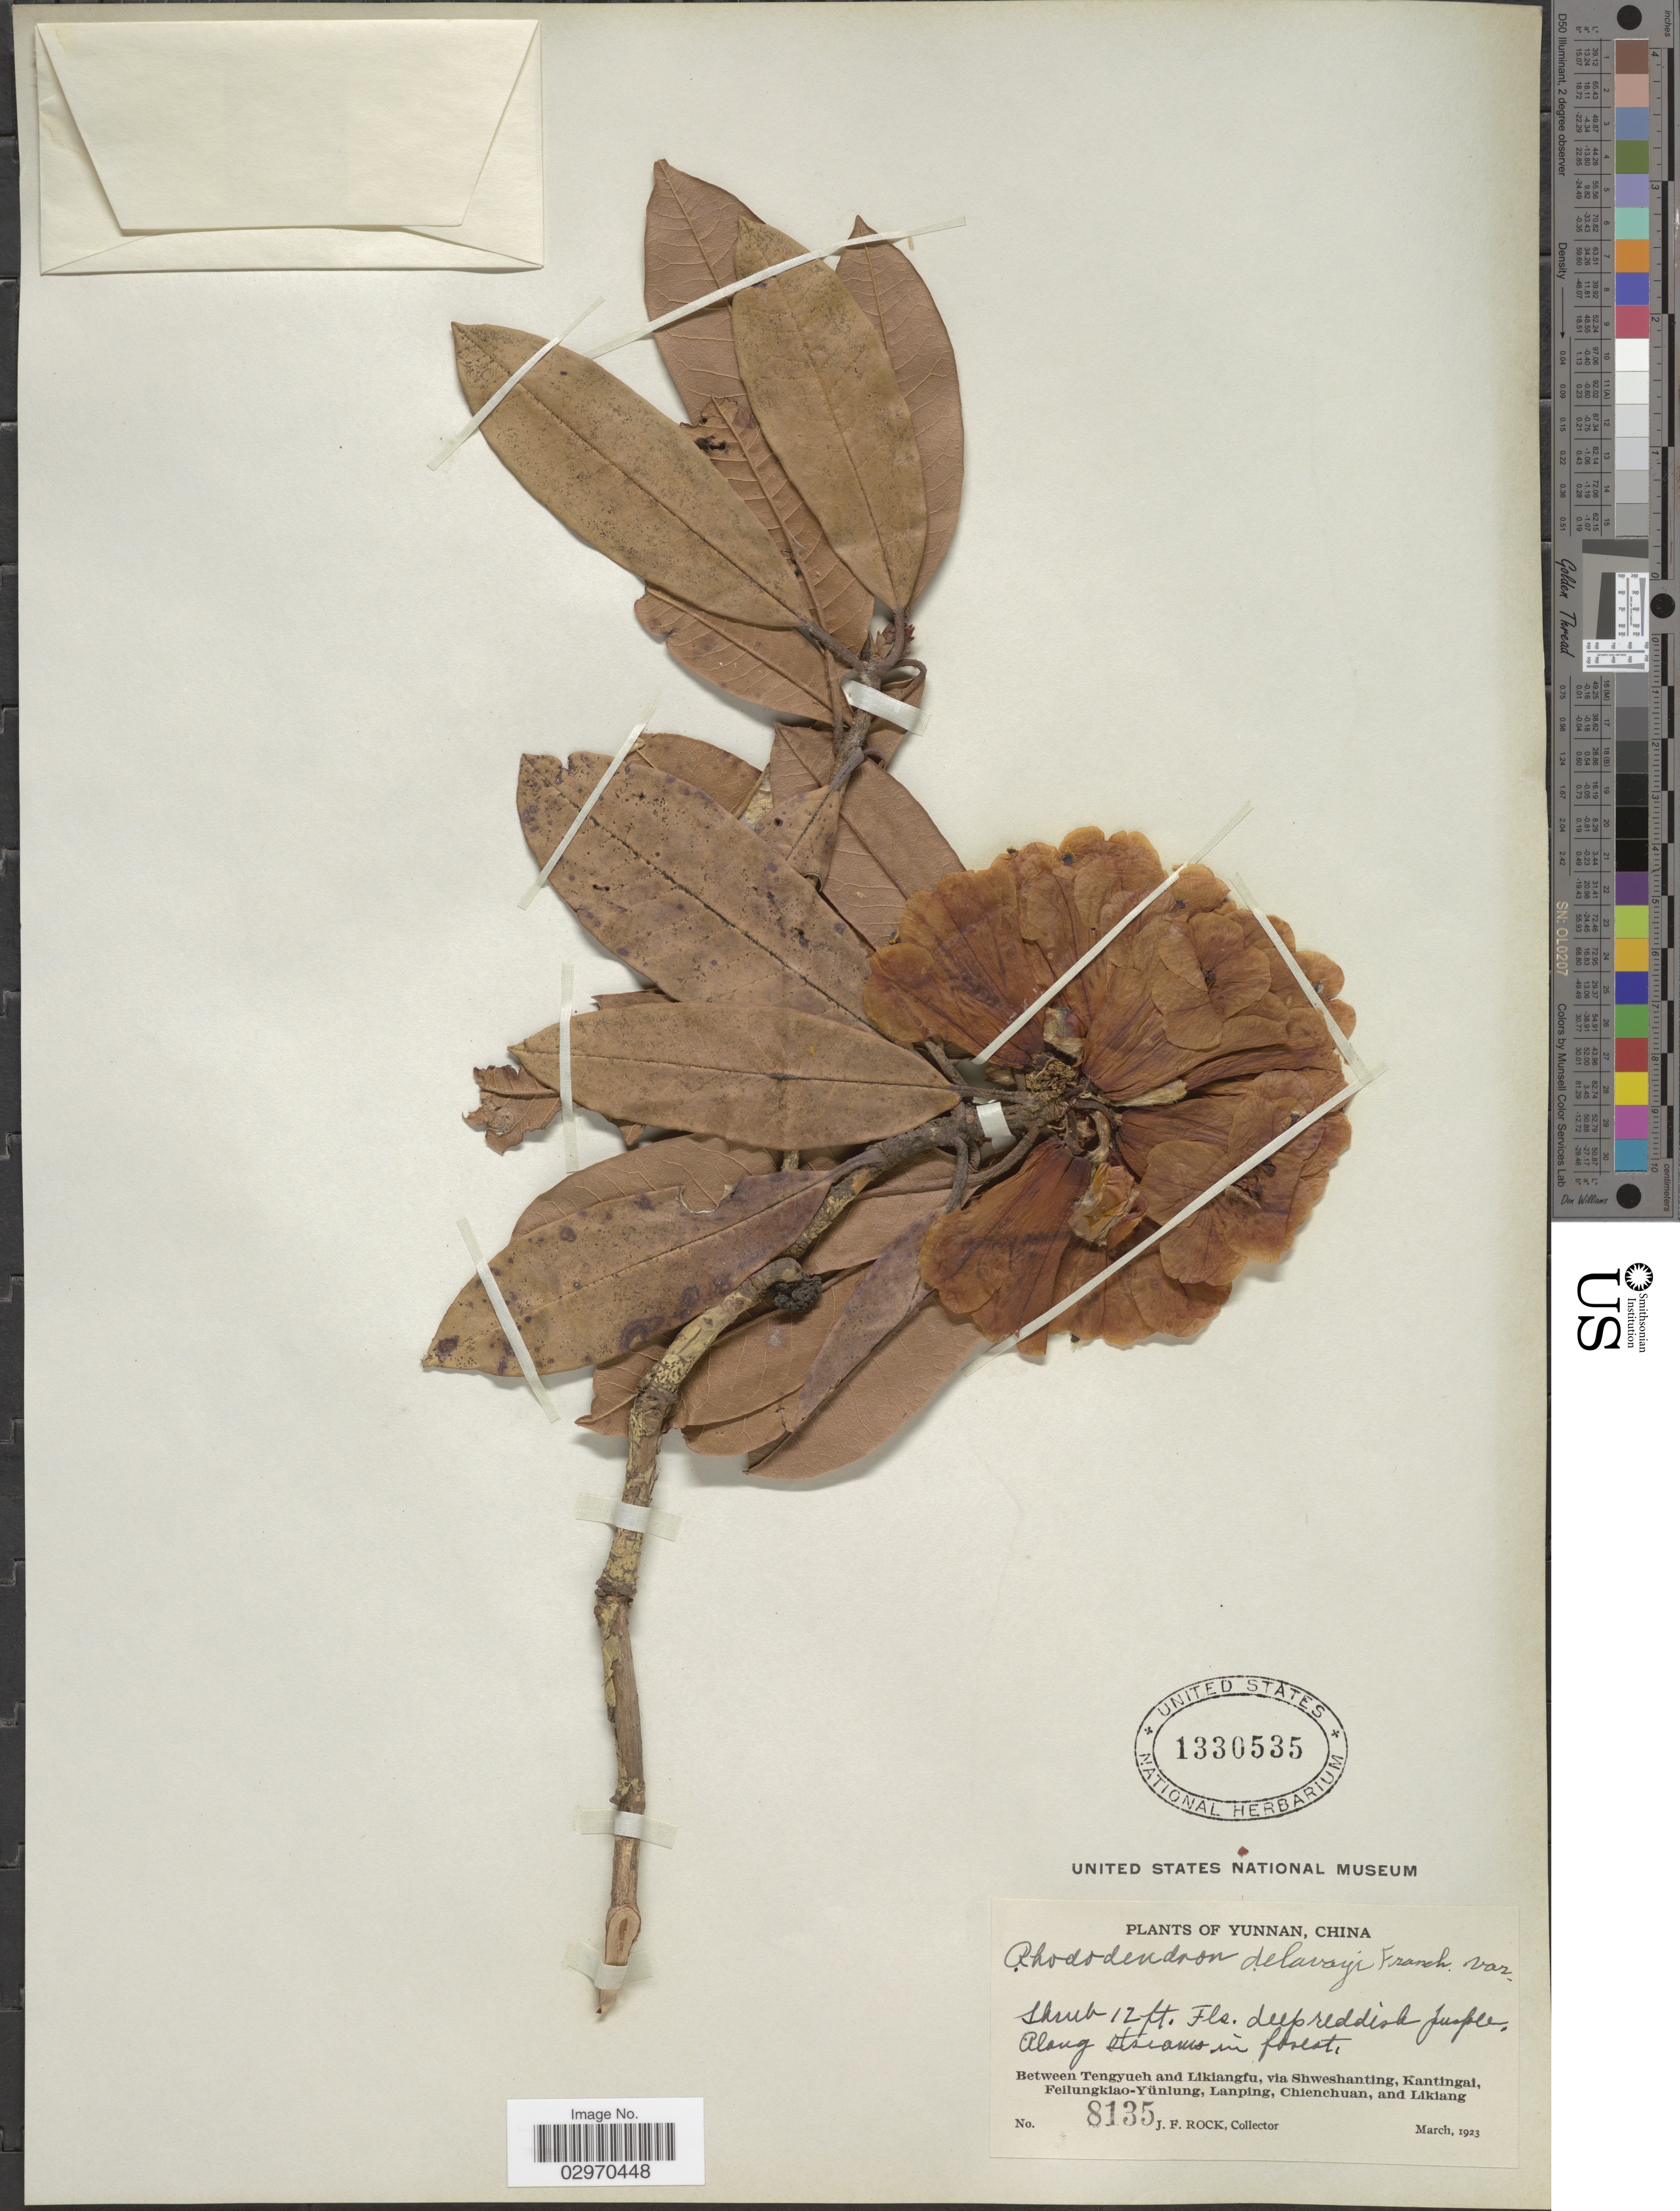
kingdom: Plantae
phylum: Tracheophyta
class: Magnoliopsida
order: Ericales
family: Ericaceae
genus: Rhododendron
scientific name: Rhododendron delavayi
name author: Franch.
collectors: J. Rock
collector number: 8135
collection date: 1923-03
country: China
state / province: Yunnan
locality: Between Tengyueh and Likiangfu, via Shweshanting, Kantingai, Feilungkiao-Yünlung, Lanping, Chienchuan, and Likiang.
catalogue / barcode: US 1330535